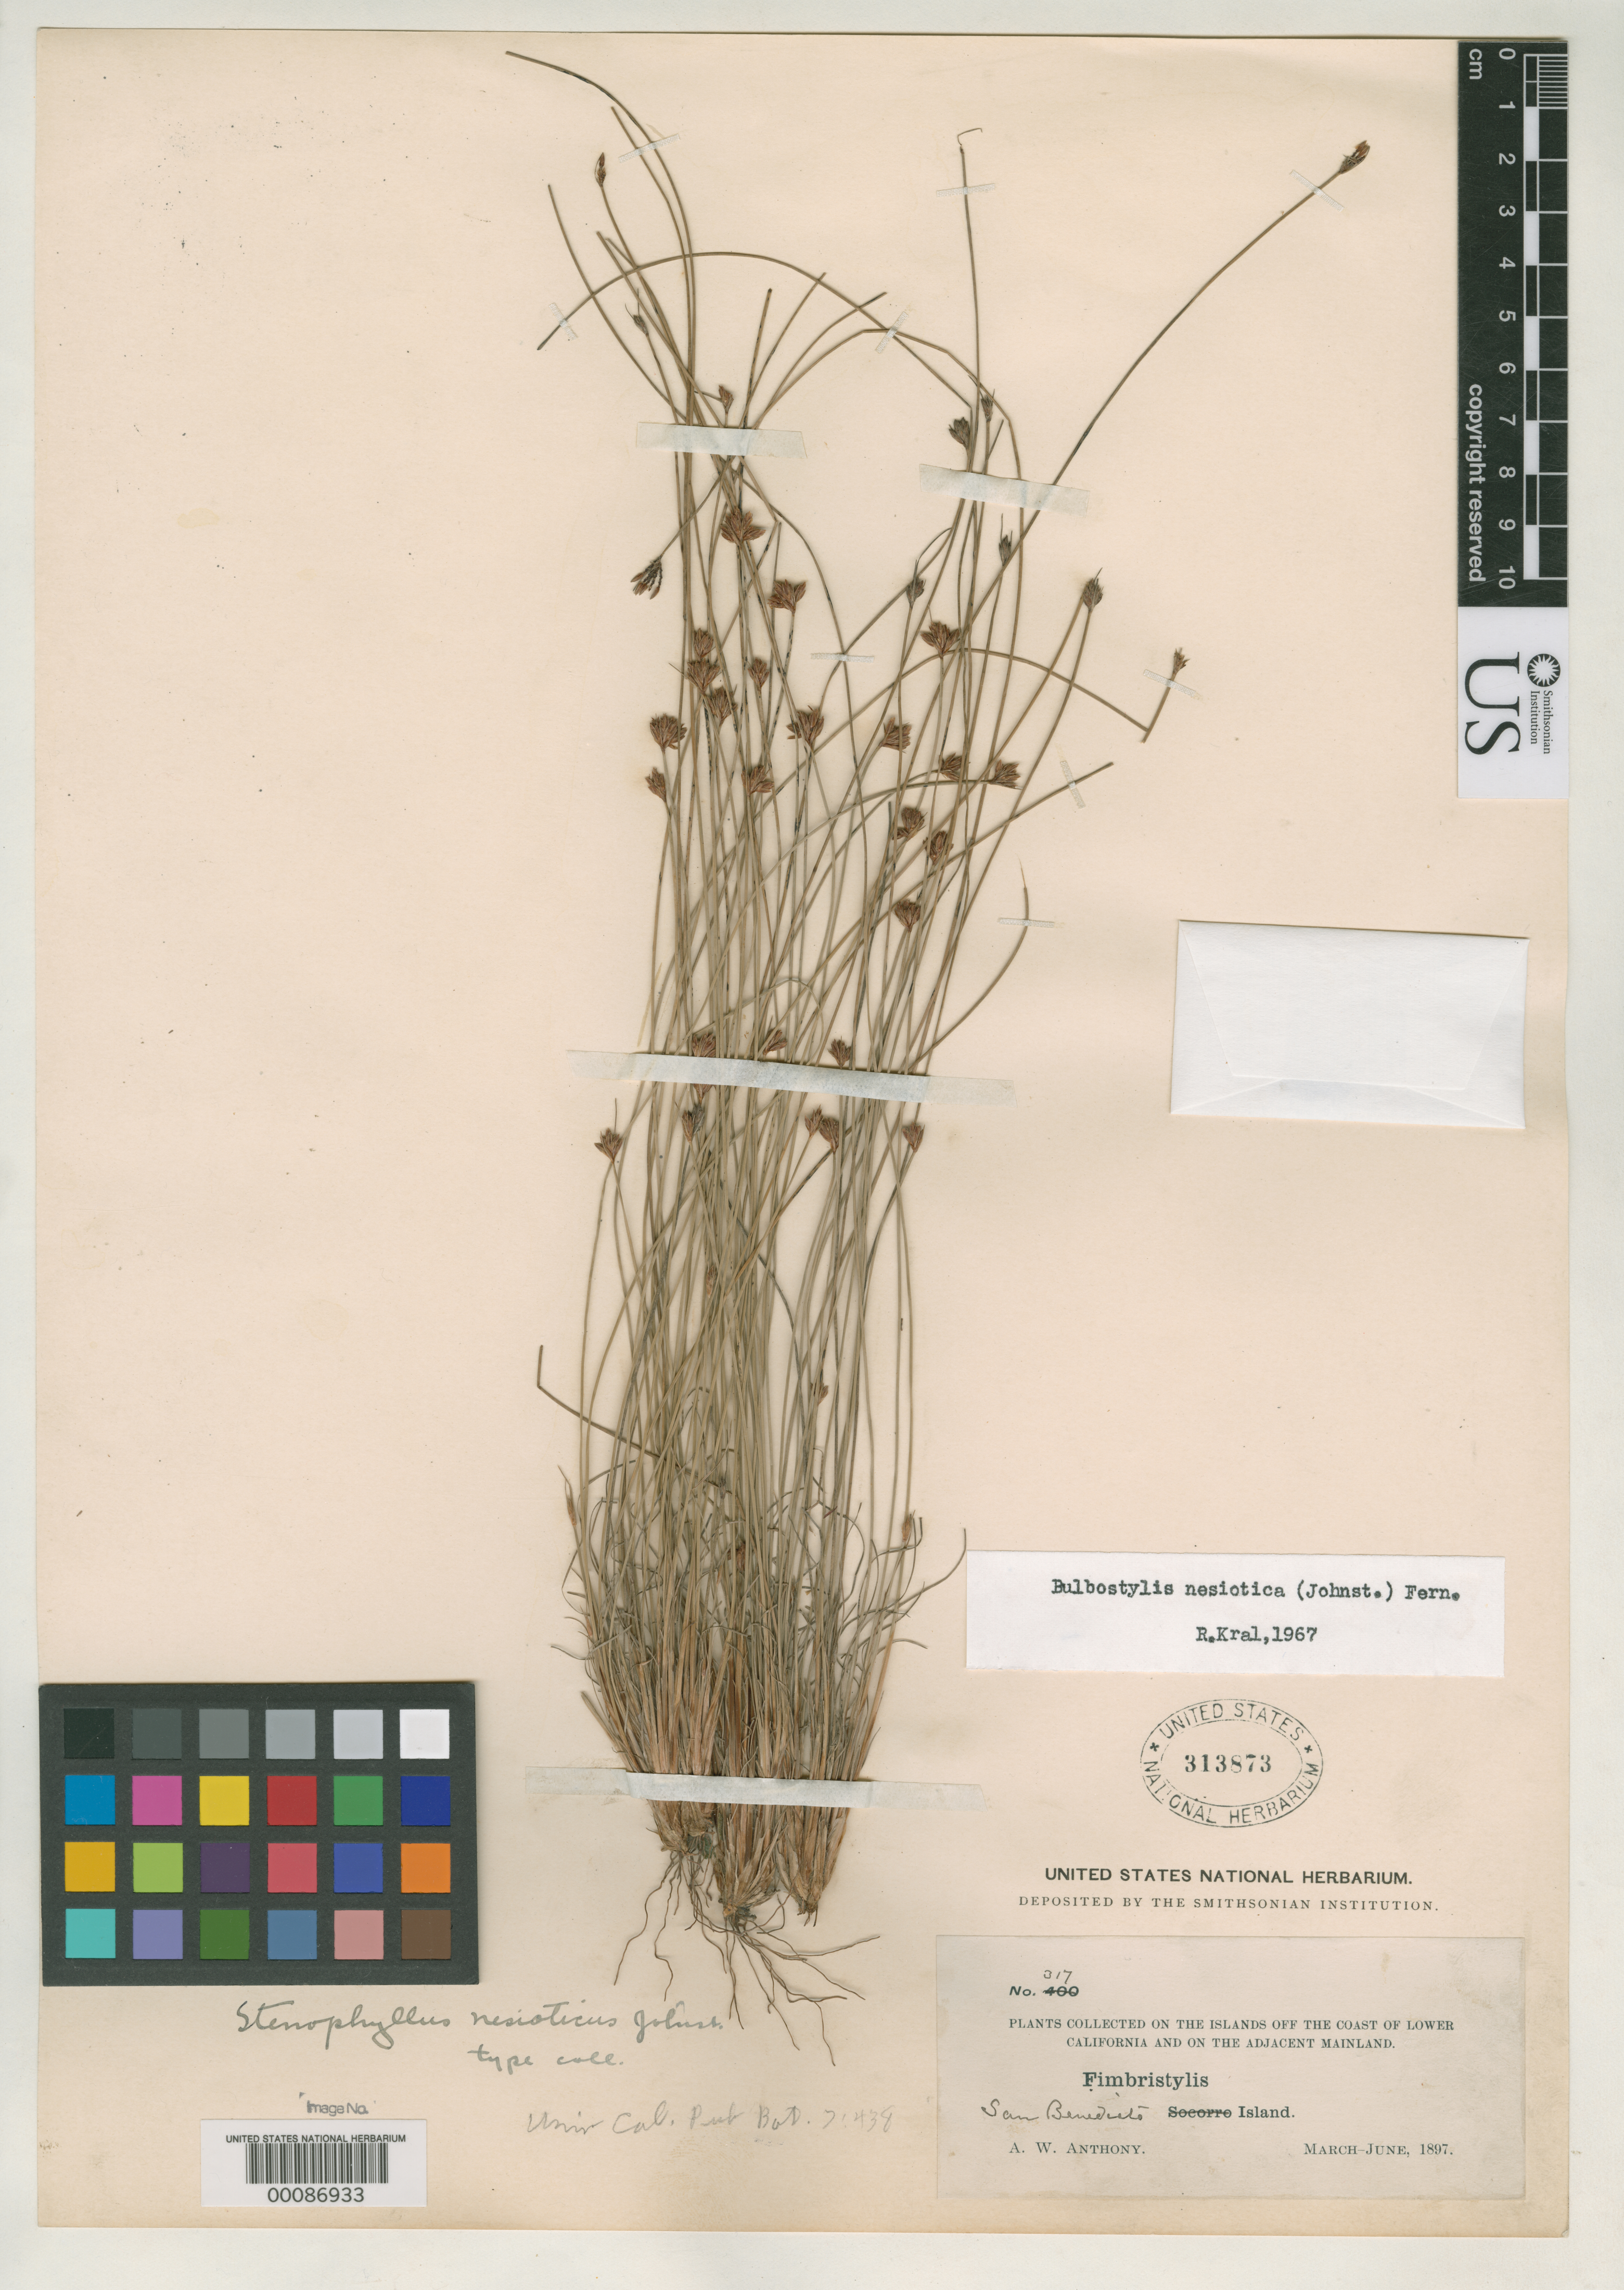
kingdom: Plantae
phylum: Tracheophyta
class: Liliopsida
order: Poales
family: Cyperaceae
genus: Stenophyllus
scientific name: Stenophyllus nesioticus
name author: I.M. Johnst.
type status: Type Collection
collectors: A. W. Anthony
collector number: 317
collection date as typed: Mar 1897 to -- Jun 1897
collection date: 1897-03/1897-06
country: Mexico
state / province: Colima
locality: San Benedicto.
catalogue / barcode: US 313873